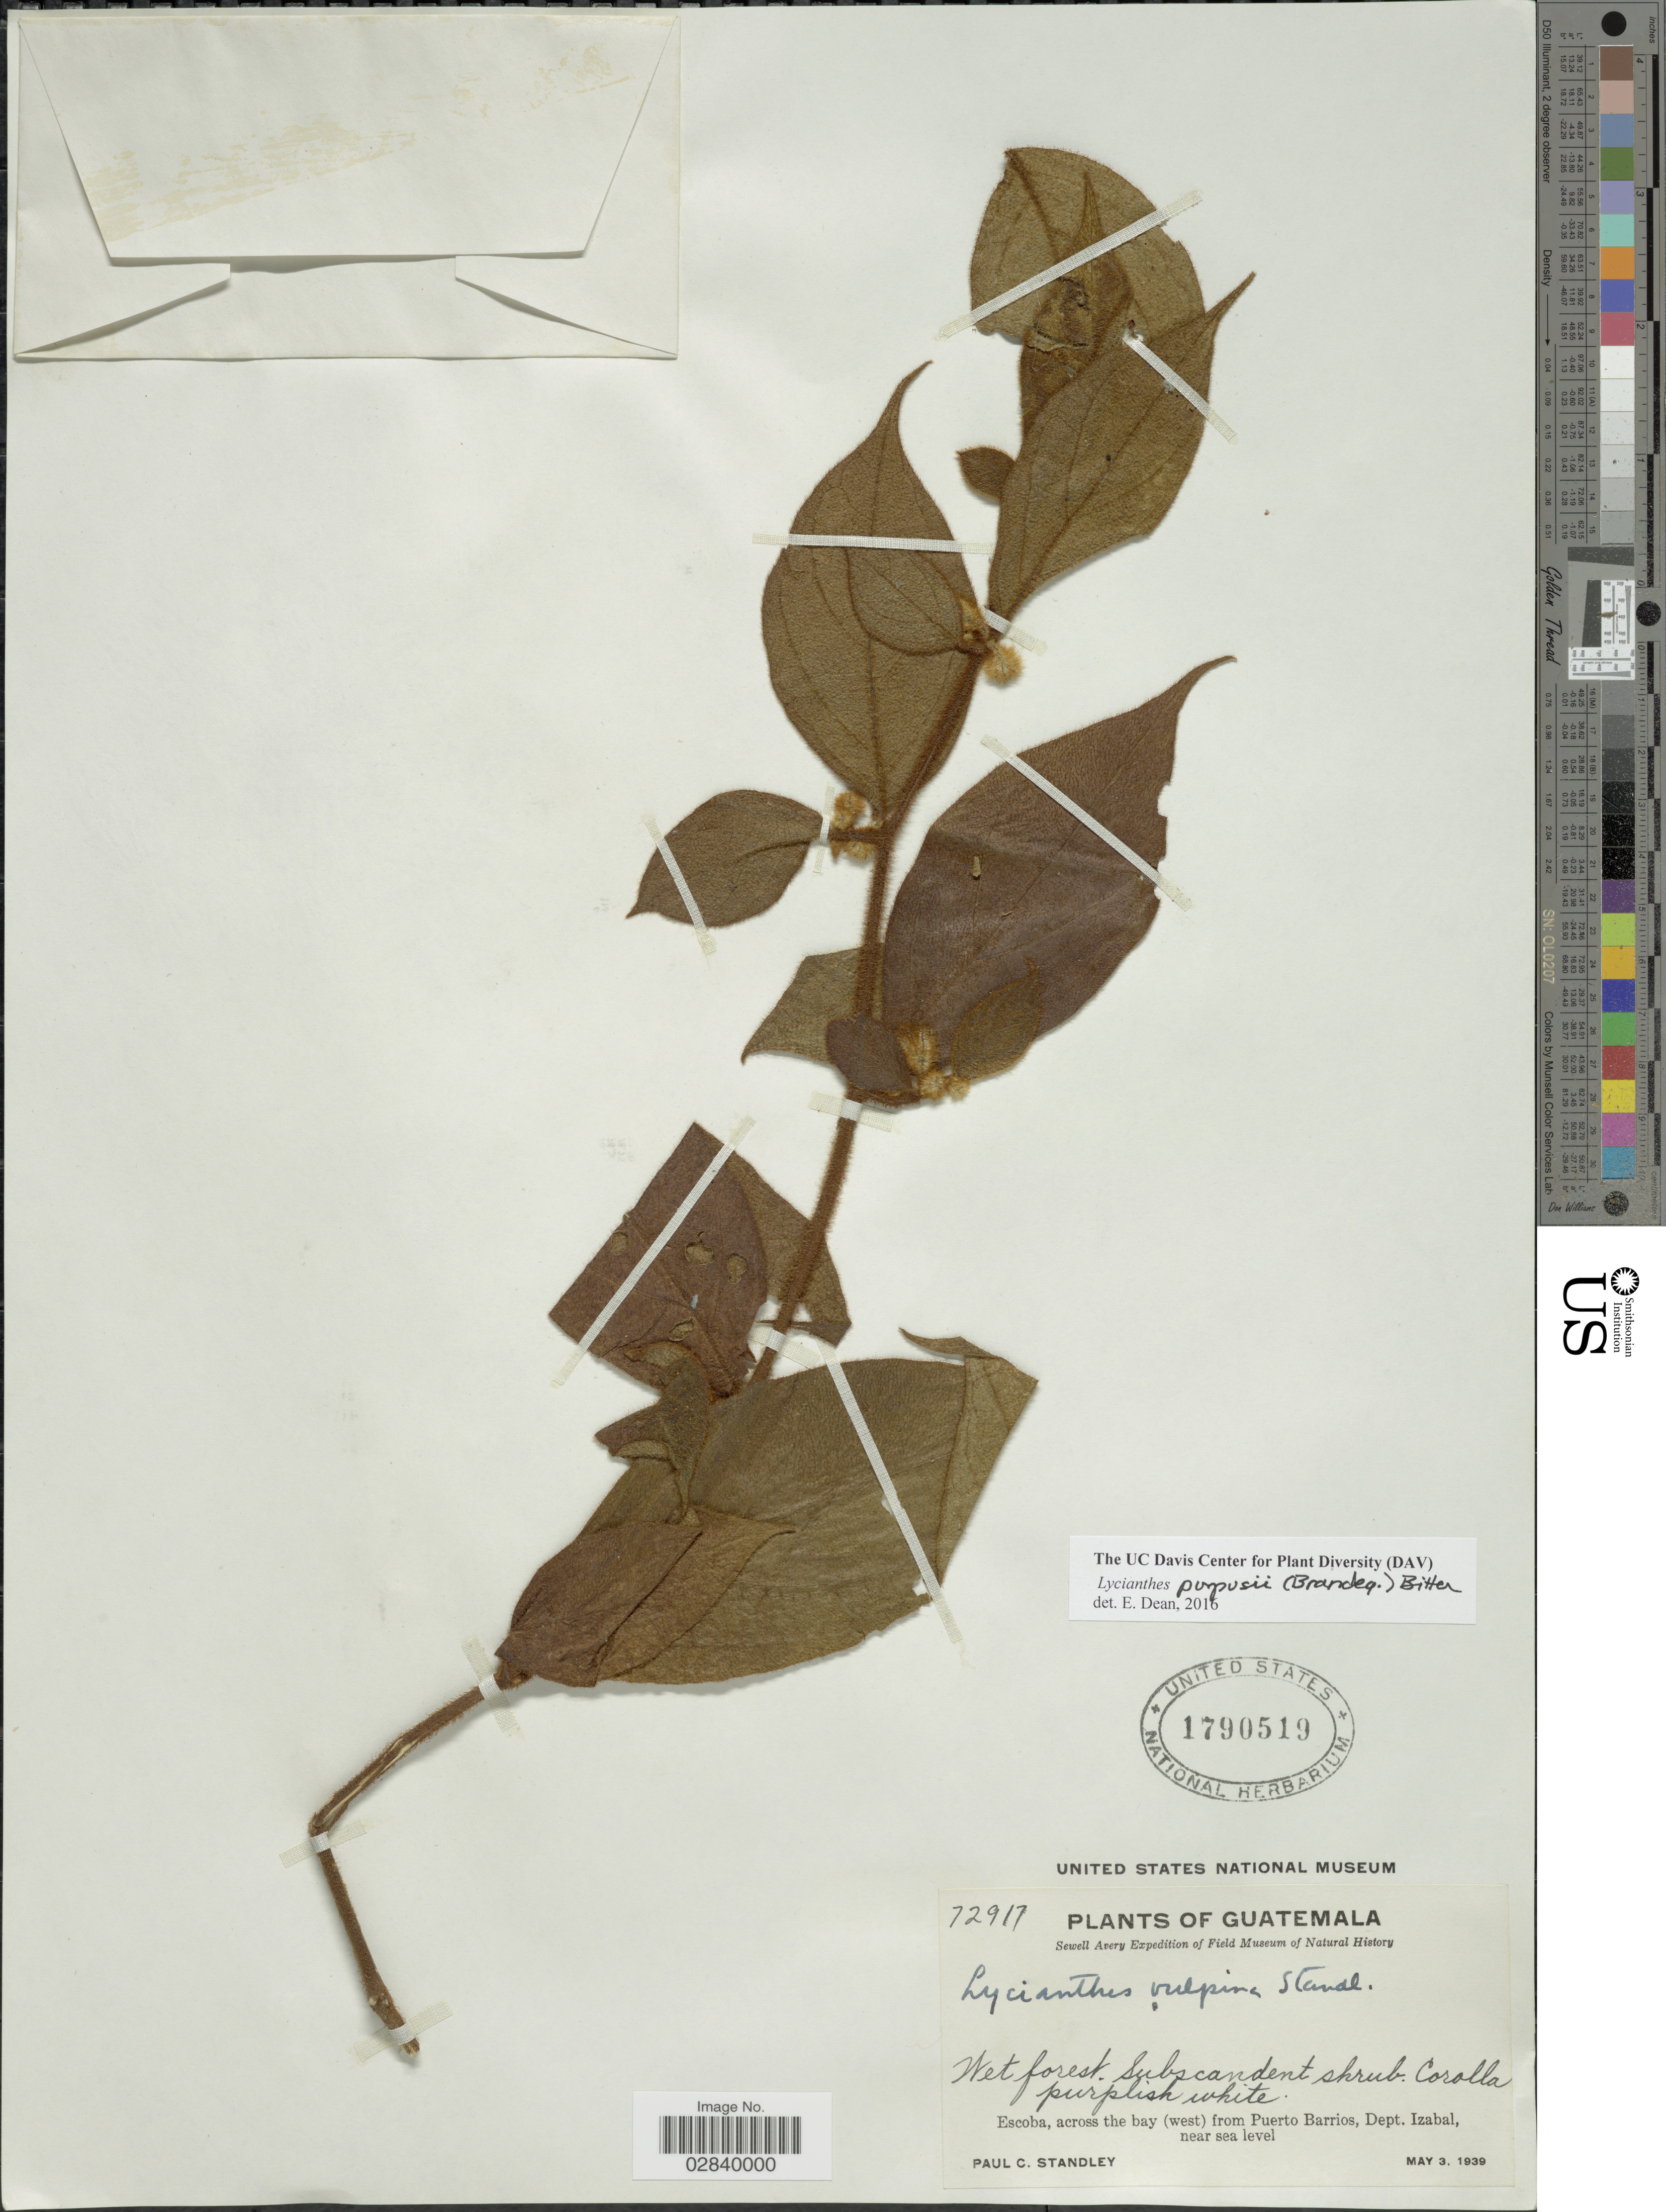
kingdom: Plantae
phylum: Tracheophyta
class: Magnoliopsida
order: Solanales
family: Solanaceae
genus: Lycianthes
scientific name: Lycianthes purpusii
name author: (Brandegee) Bitter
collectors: P. C. Standley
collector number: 72917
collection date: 1939-05-03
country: Guatemala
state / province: Izabal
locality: Escoba, across the bay (west) from Puerto Barrios, Dept. Izabal.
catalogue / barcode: US 1790519